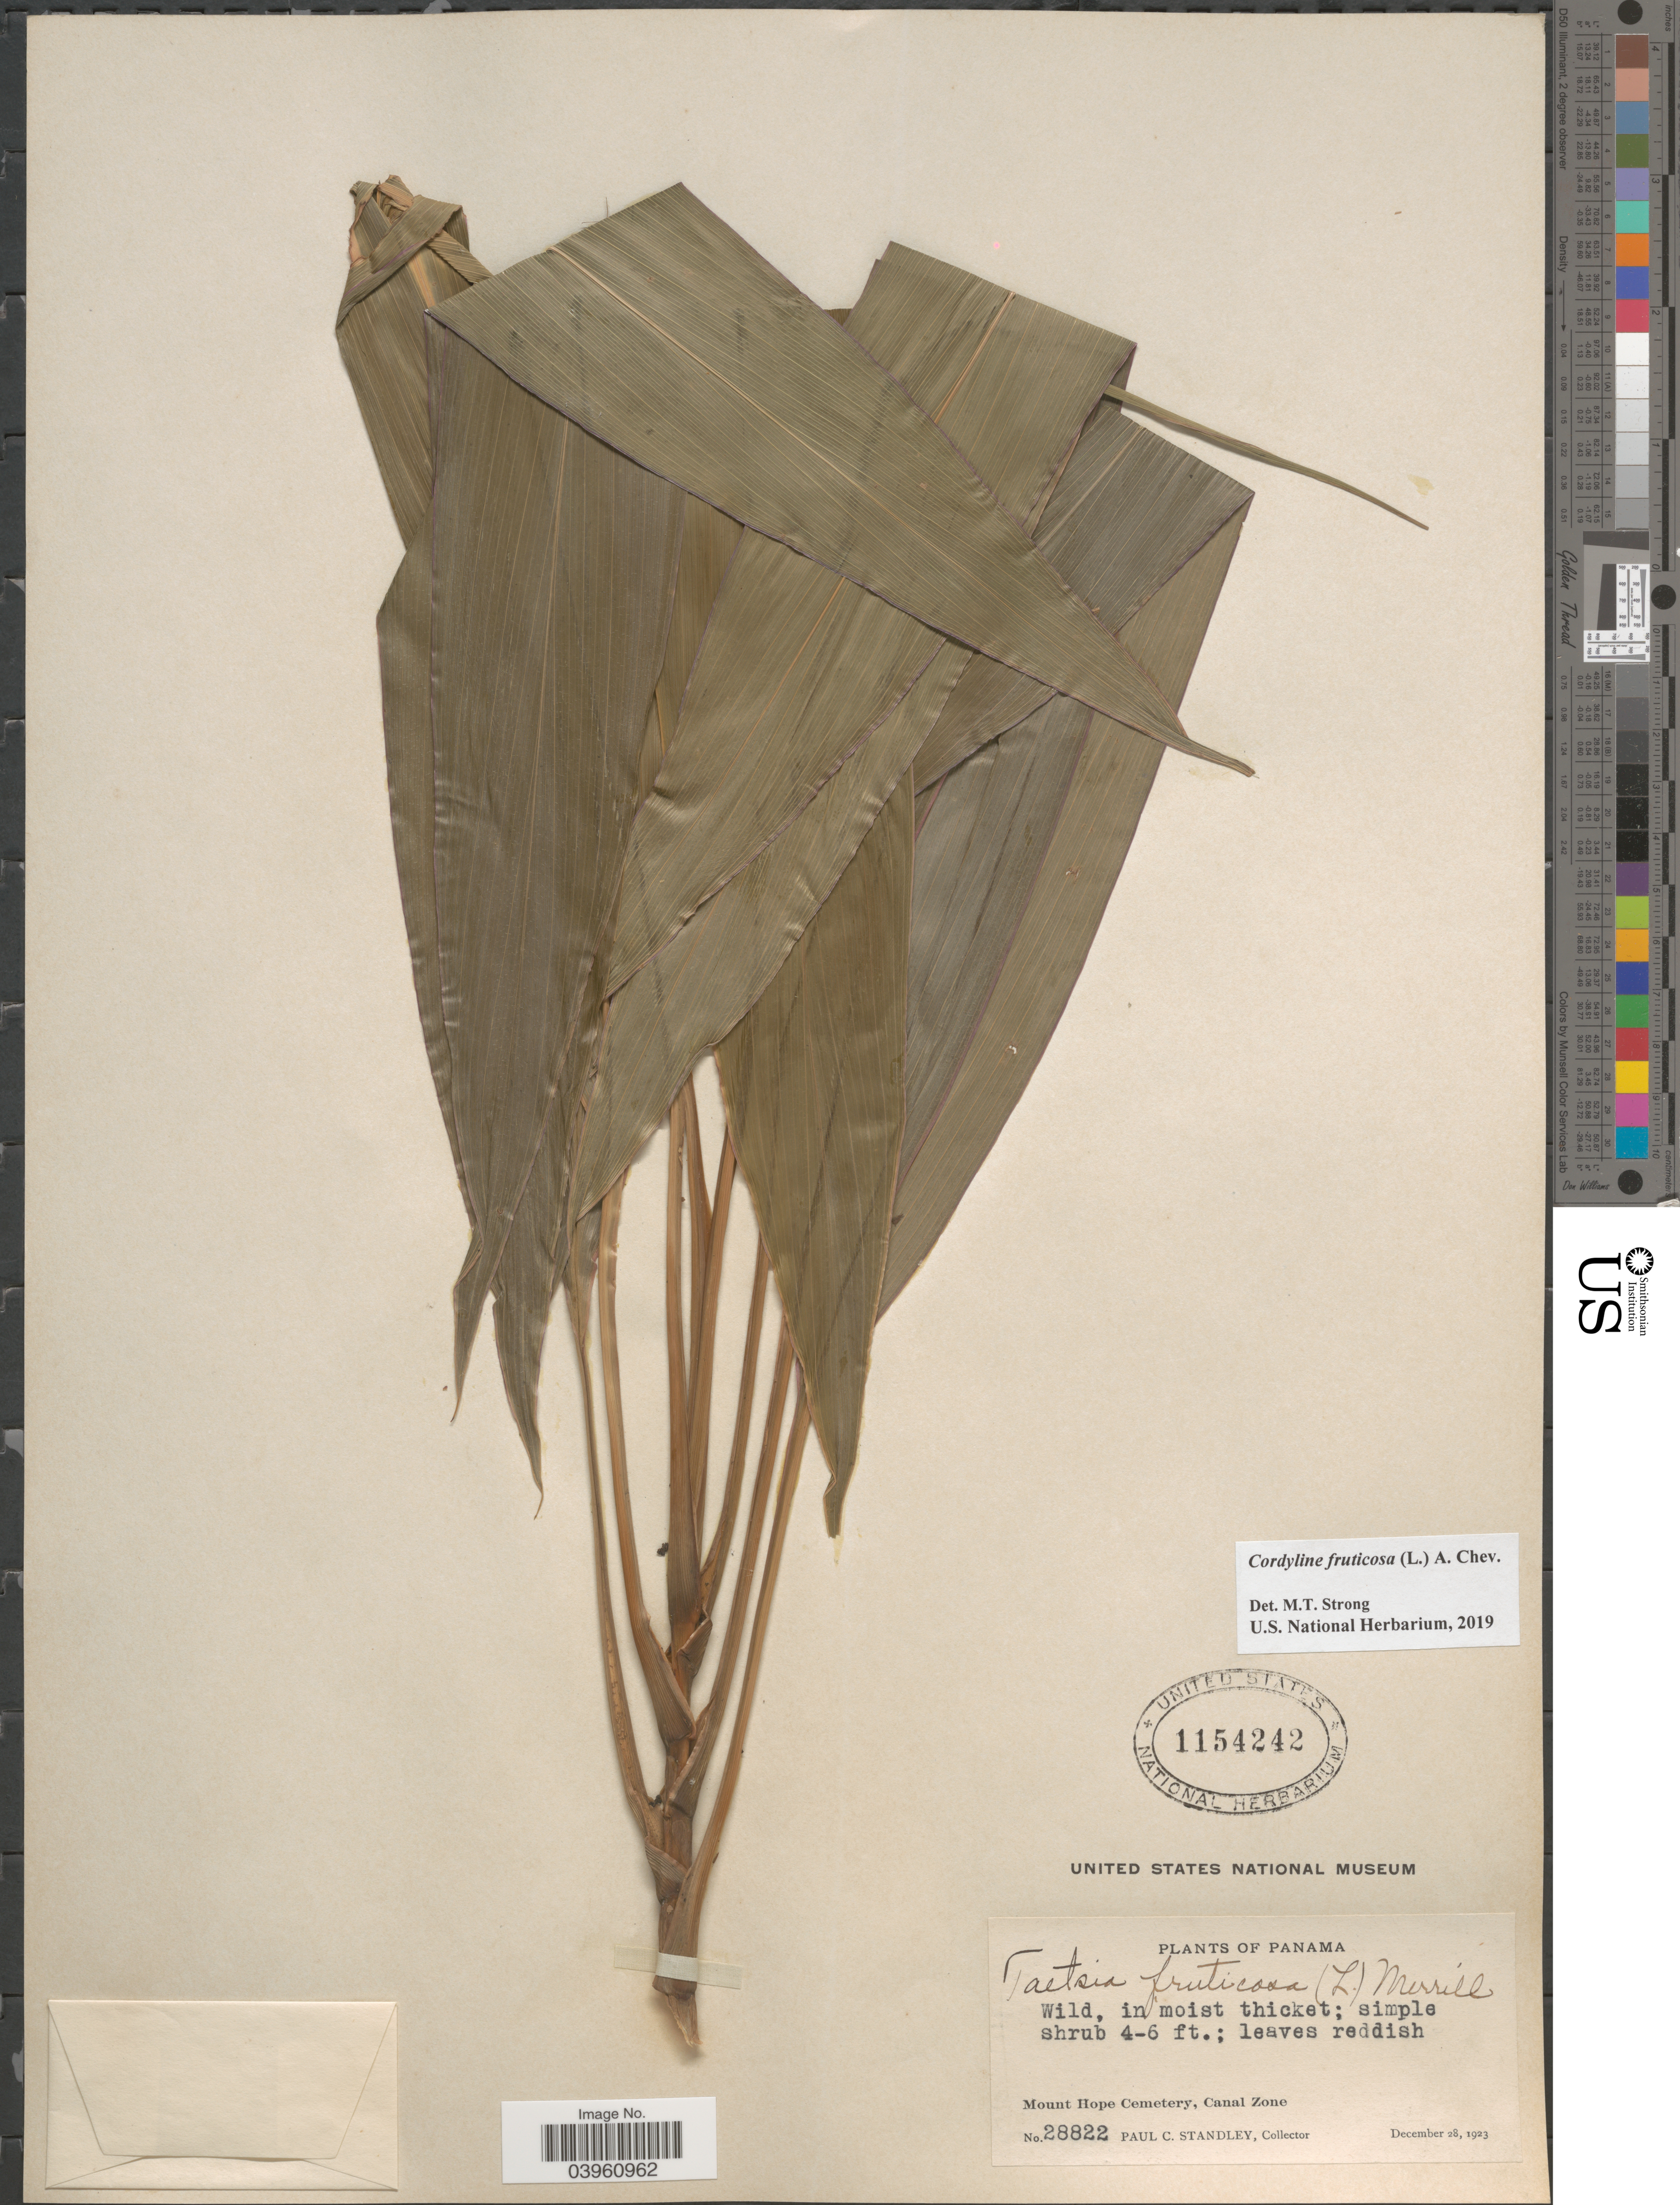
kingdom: Plantae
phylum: Tracheophyta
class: Liliopsida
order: Asparagales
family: Asparagaceae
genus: Cordyline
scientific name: Cordyline fruticosa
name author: (L.) A. Chev.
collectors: P. C. Standley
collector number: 28822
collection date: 1923-12-28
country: Panama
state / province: Colón / Panamá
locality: Mount Hope Cemetery, Canal Zone.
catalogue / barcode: US 1154242